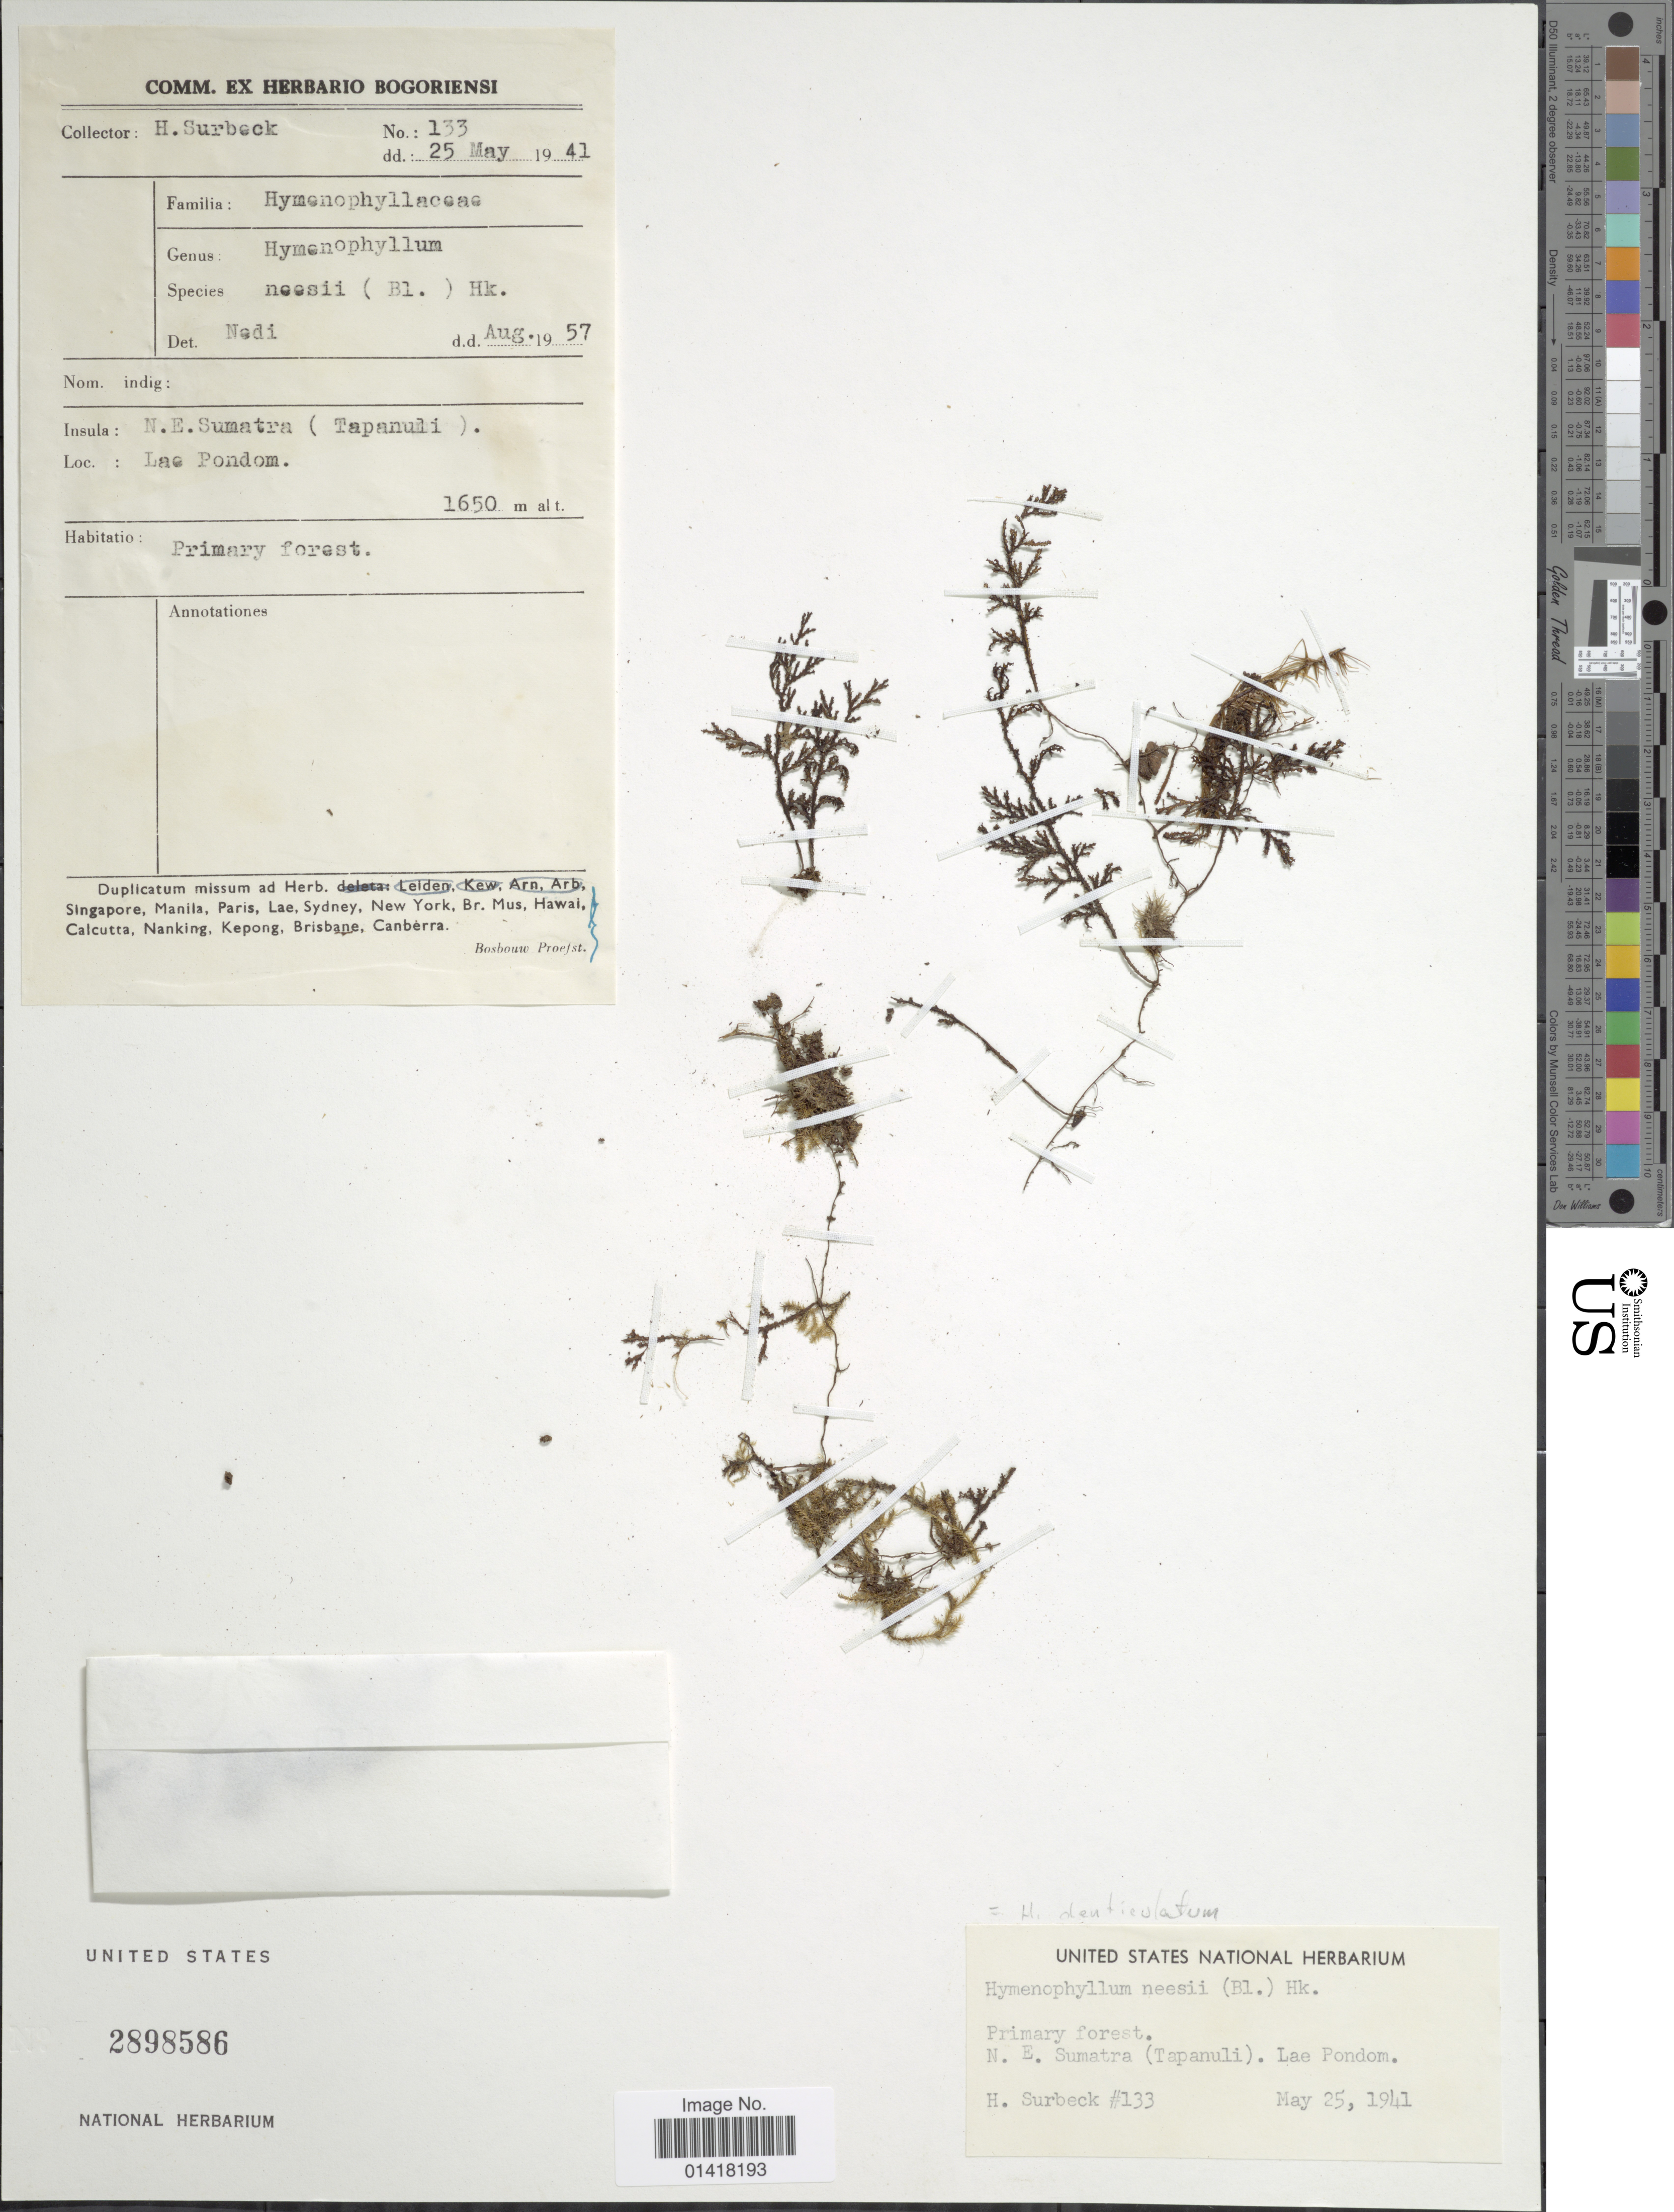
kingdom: Plantae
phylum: Tracheophyta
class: Polypodiopsida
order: Hymenophyllales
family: Hymenophyllaceae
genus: Hymenophyllum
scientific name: Hymenophyllum denticulatum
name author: Sw.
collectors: H. Surbeck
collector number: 133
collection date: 1941-05-25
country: Indonesia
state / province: Sumatra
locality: Primary forest. insula N. E. Sumatra (Tapanuli). Lae Pondom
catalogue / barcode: US 2898586